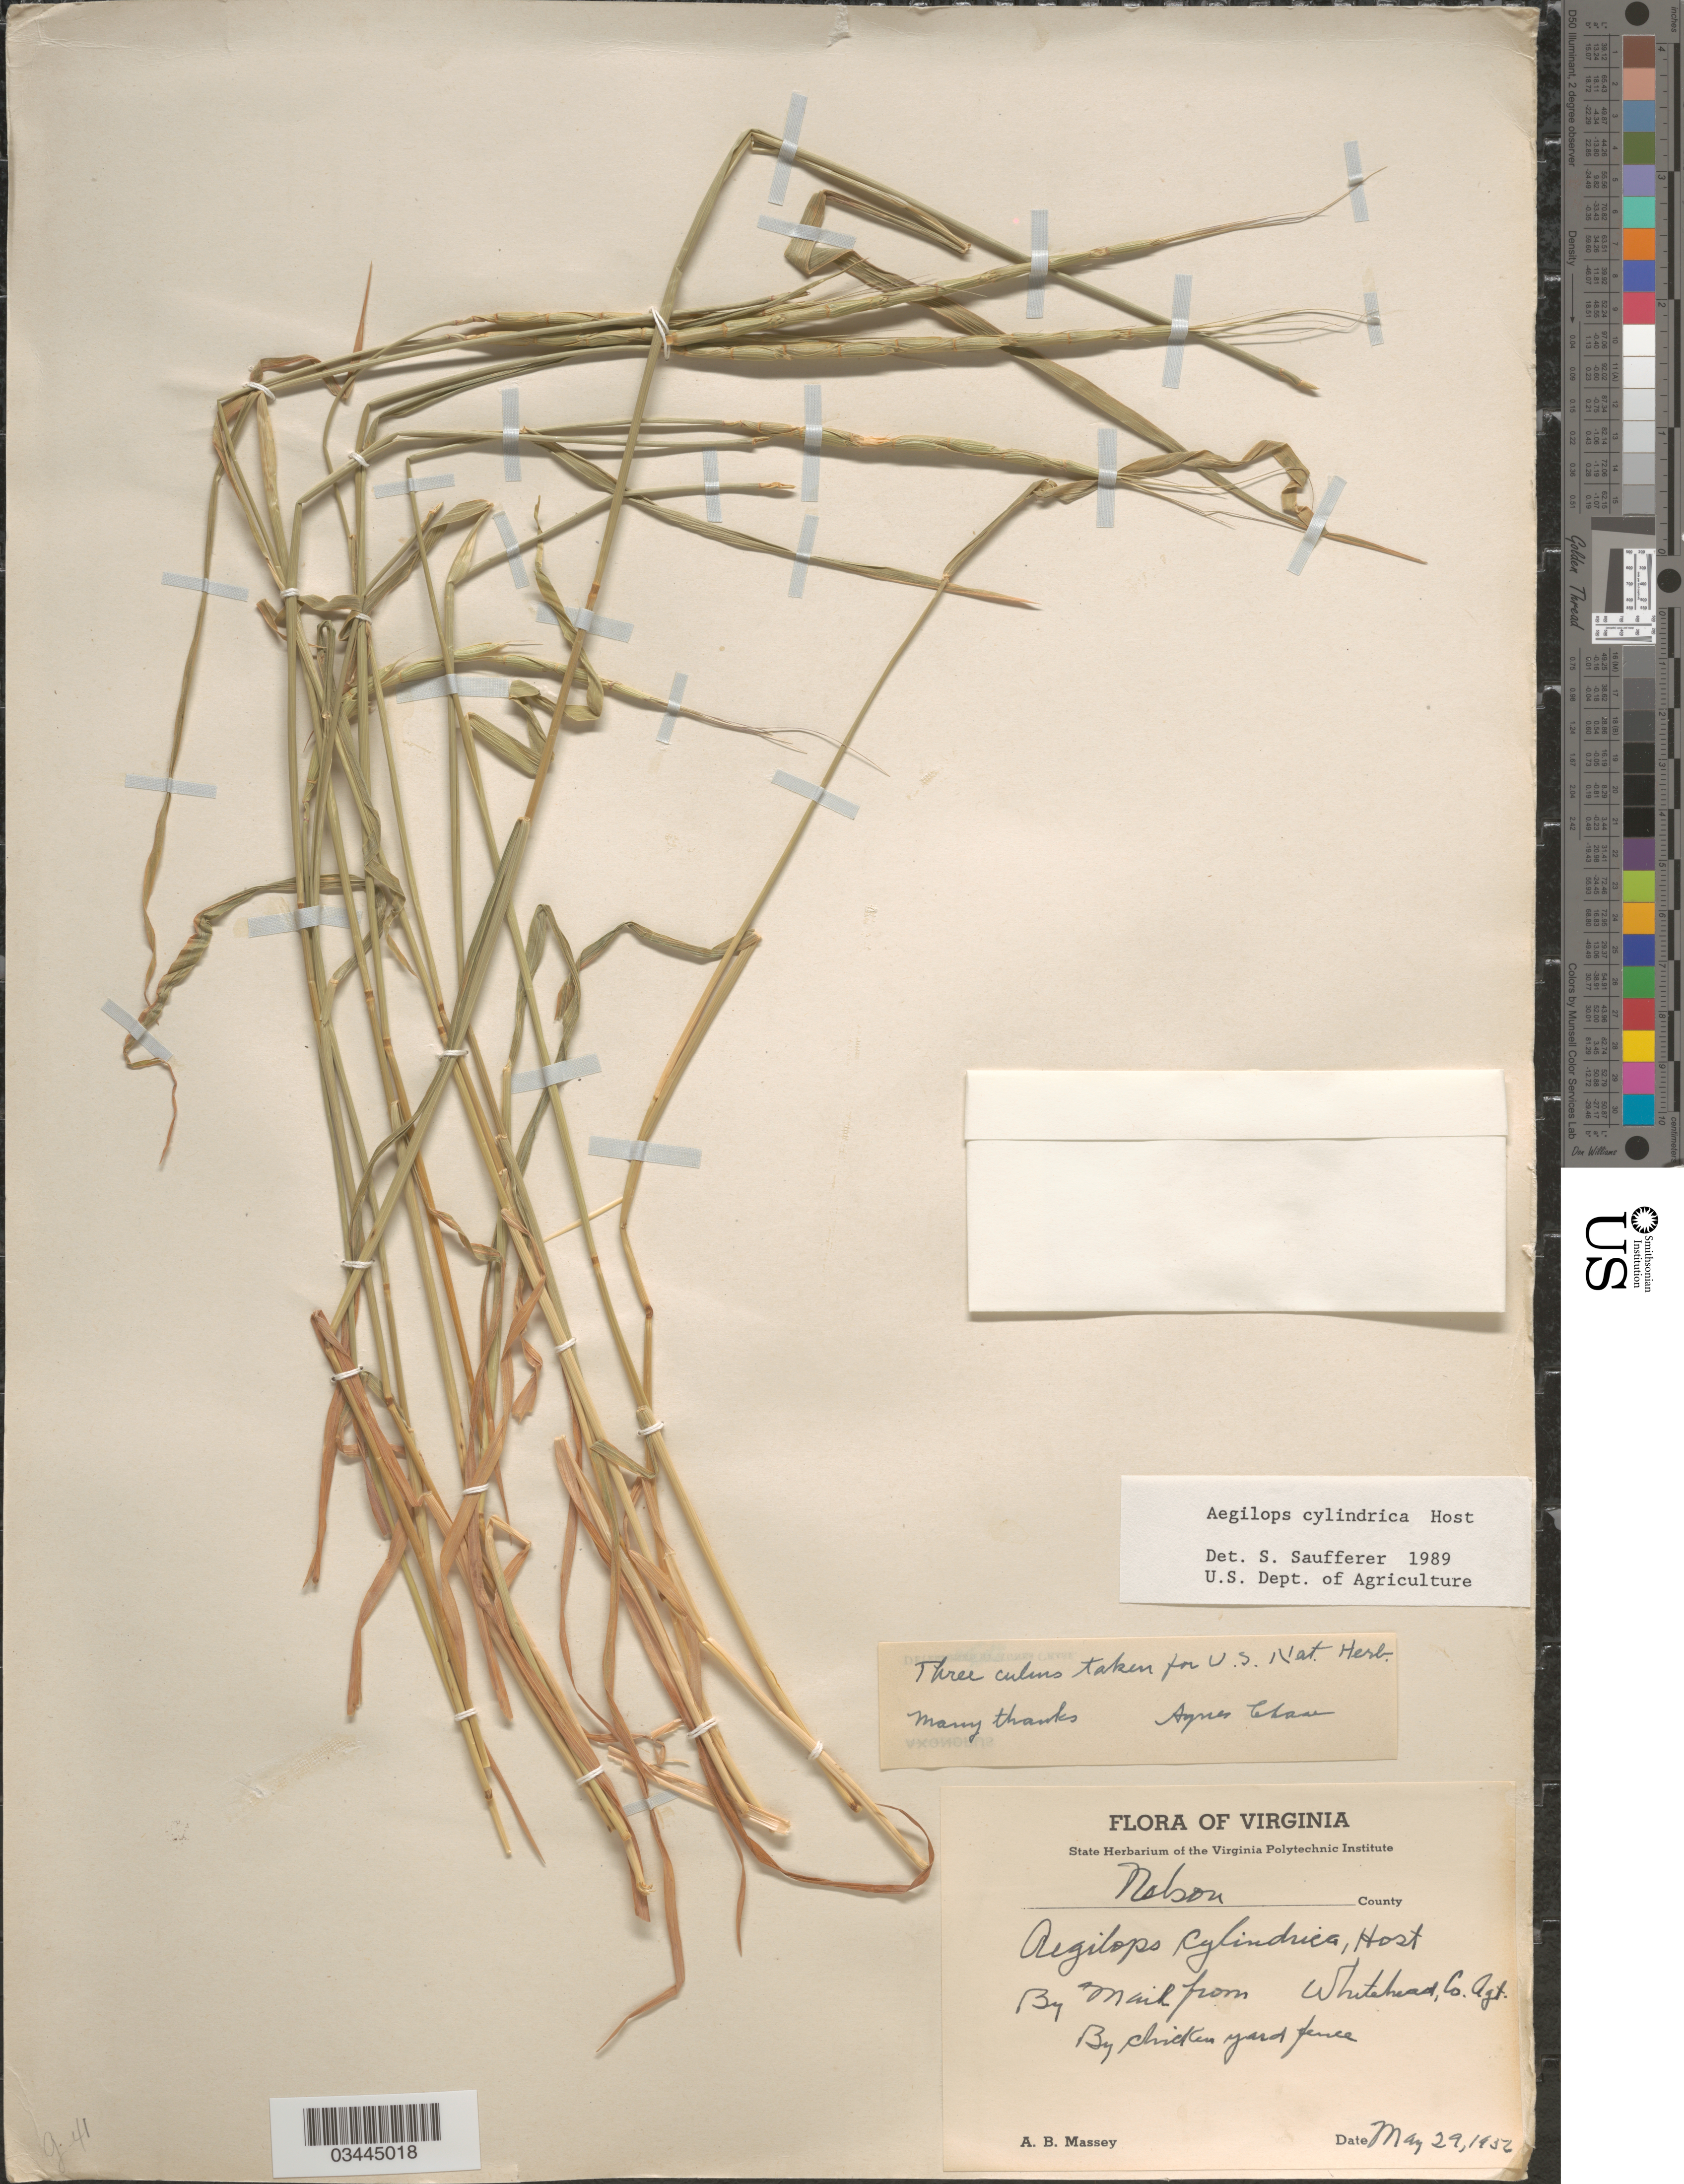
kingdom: Plantae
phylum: Tracheophyta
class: Liliopsida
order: Poales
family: Poaceae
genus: Aegilops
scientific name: Aegilops cylindrica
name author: Host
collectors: A. Massey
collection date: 1952-05-29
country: United States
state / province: Virginia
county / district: Nelson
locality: Nelson County. By Mail from Whitehead Co. Agt. By Chicken yard fence.